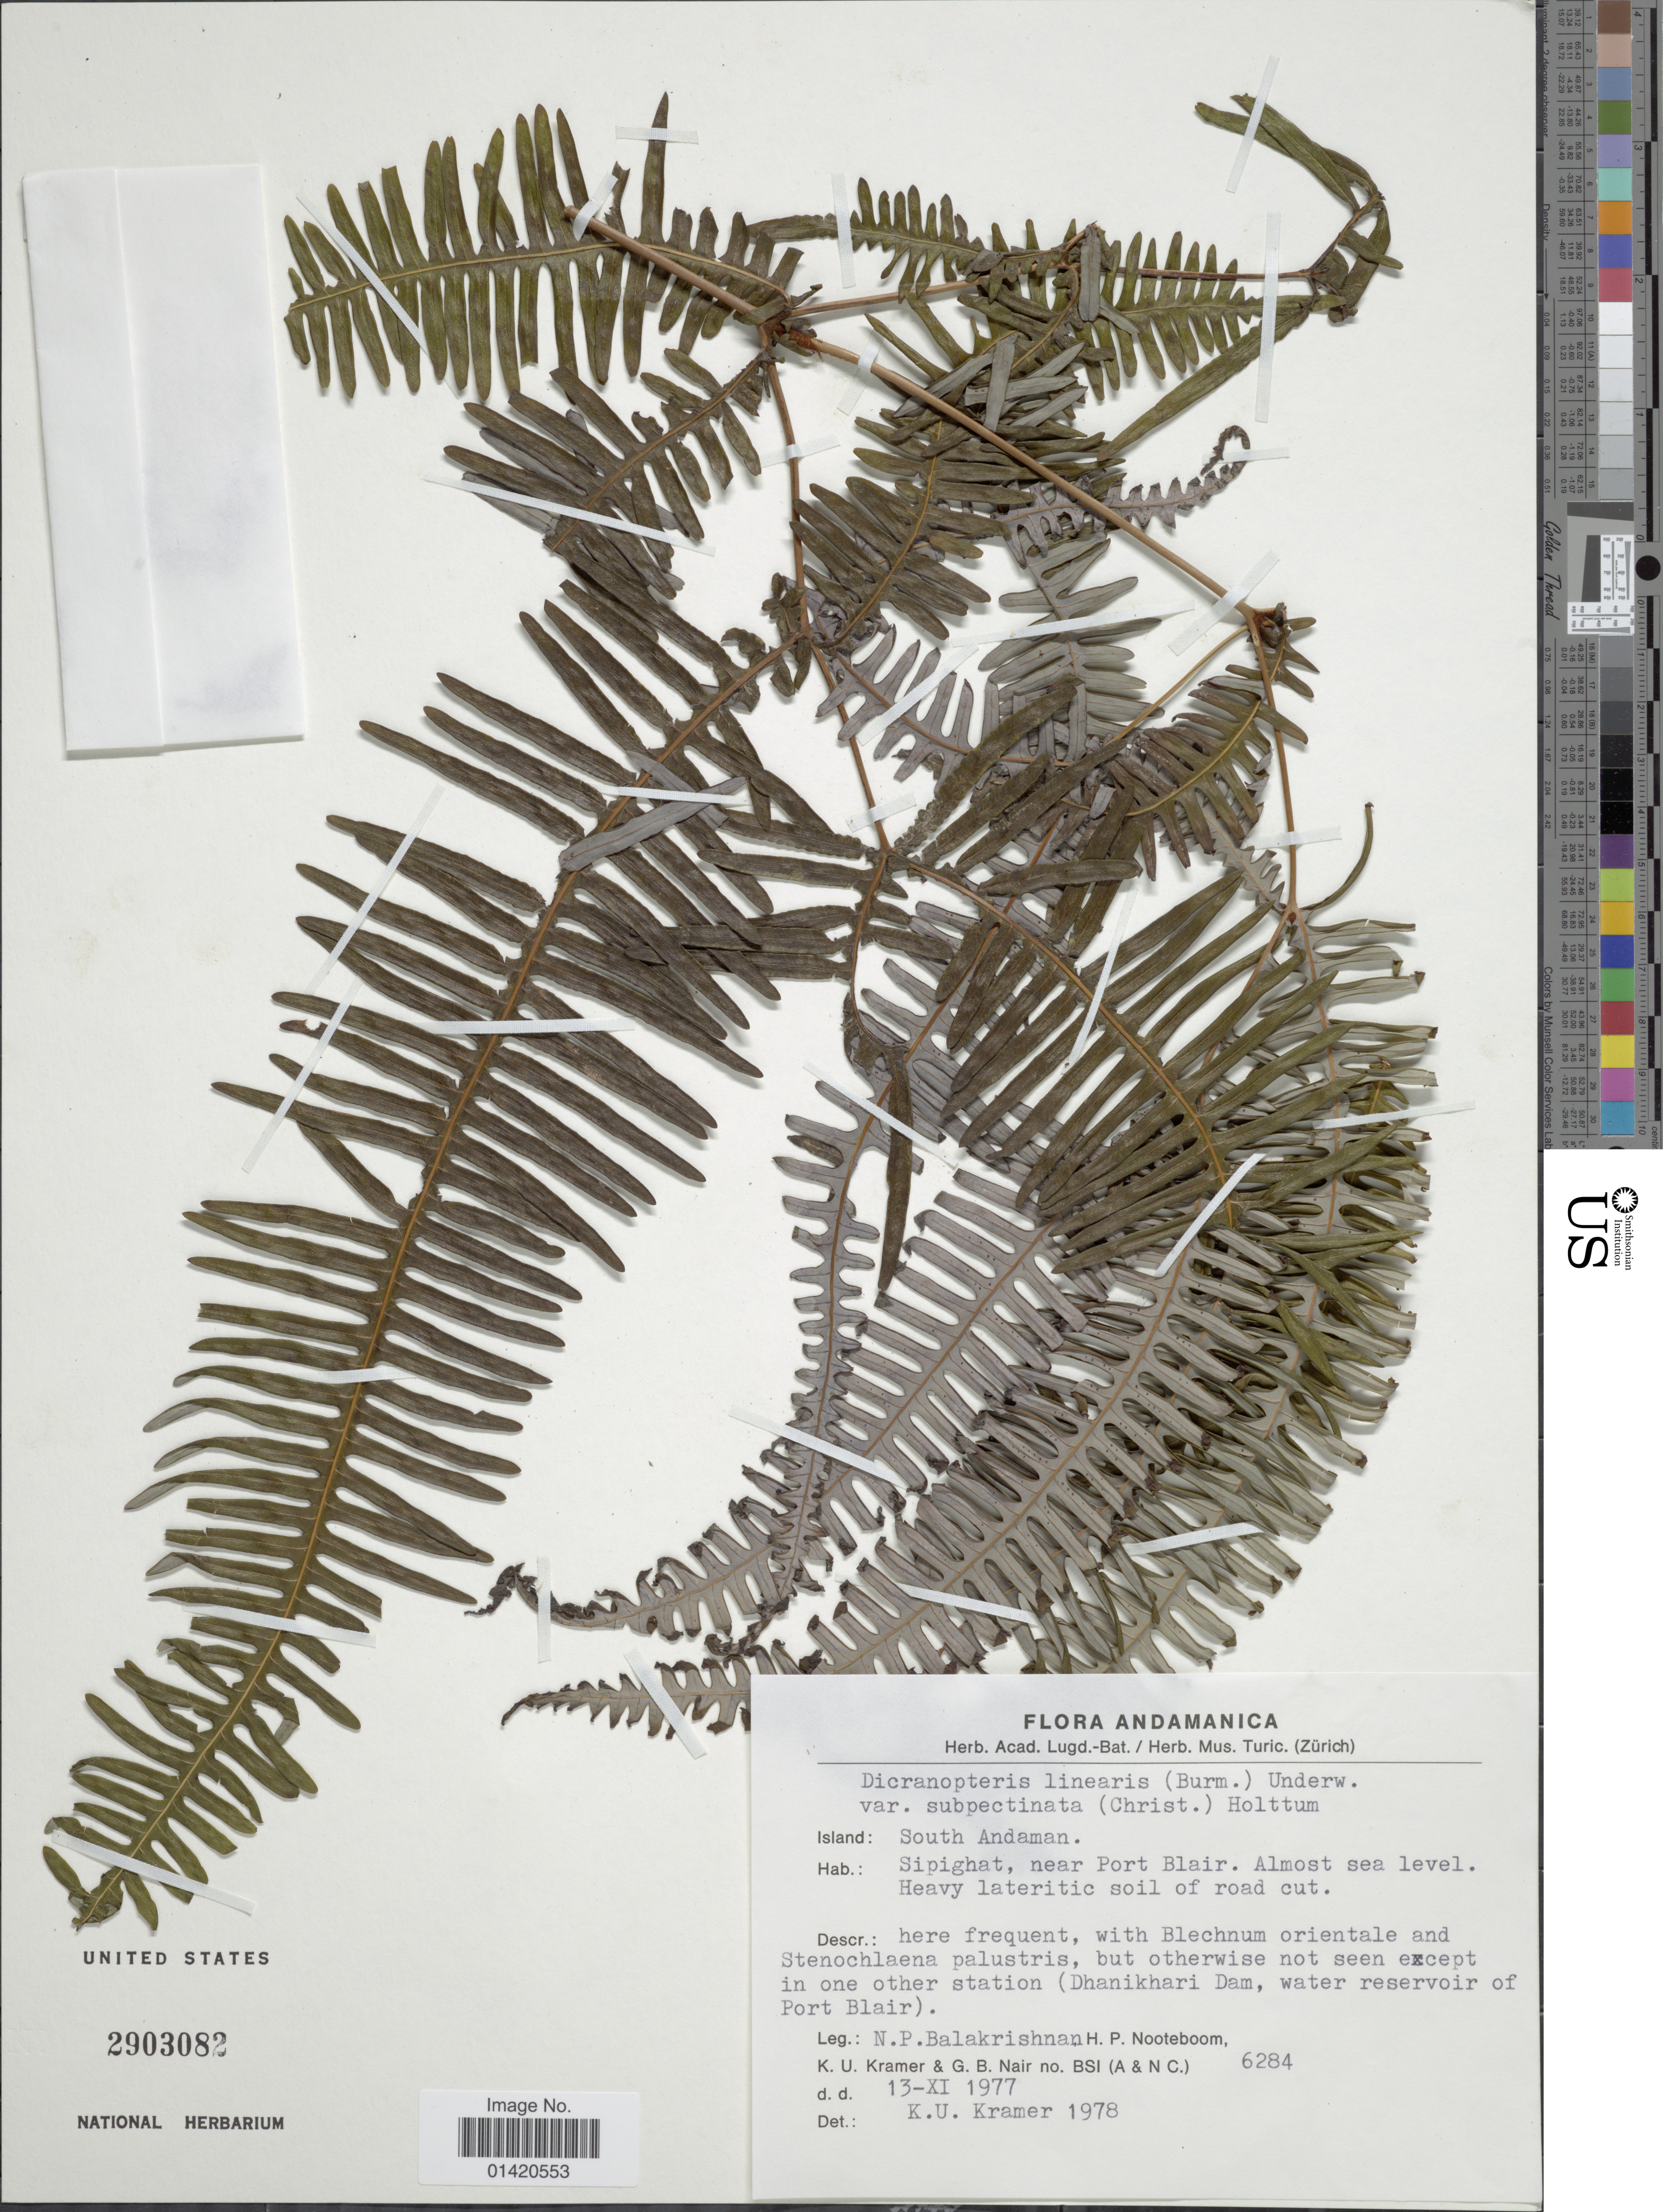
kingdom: Plantae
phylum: Tracheophyta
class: Polypodiopsida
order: Gleicheniales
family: Gleicheniaceae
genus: Dicranopteris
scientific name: Dicranopteris linearis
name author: (Burm. f.) Underw.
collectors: N. Balakrishnan, H. P. Nooteboom, K. U. Kramer & G. Nair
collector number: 6284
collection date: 1977-11-13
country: India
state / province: Andaman and Nicobar Islands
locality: Island: South Andaman, Sipighat, near Port Blair. Almost sea level Heavy lateric soil of road cut, Dhanikhari Dam, water reservoir of Port Blair)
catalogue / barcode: US 2903082